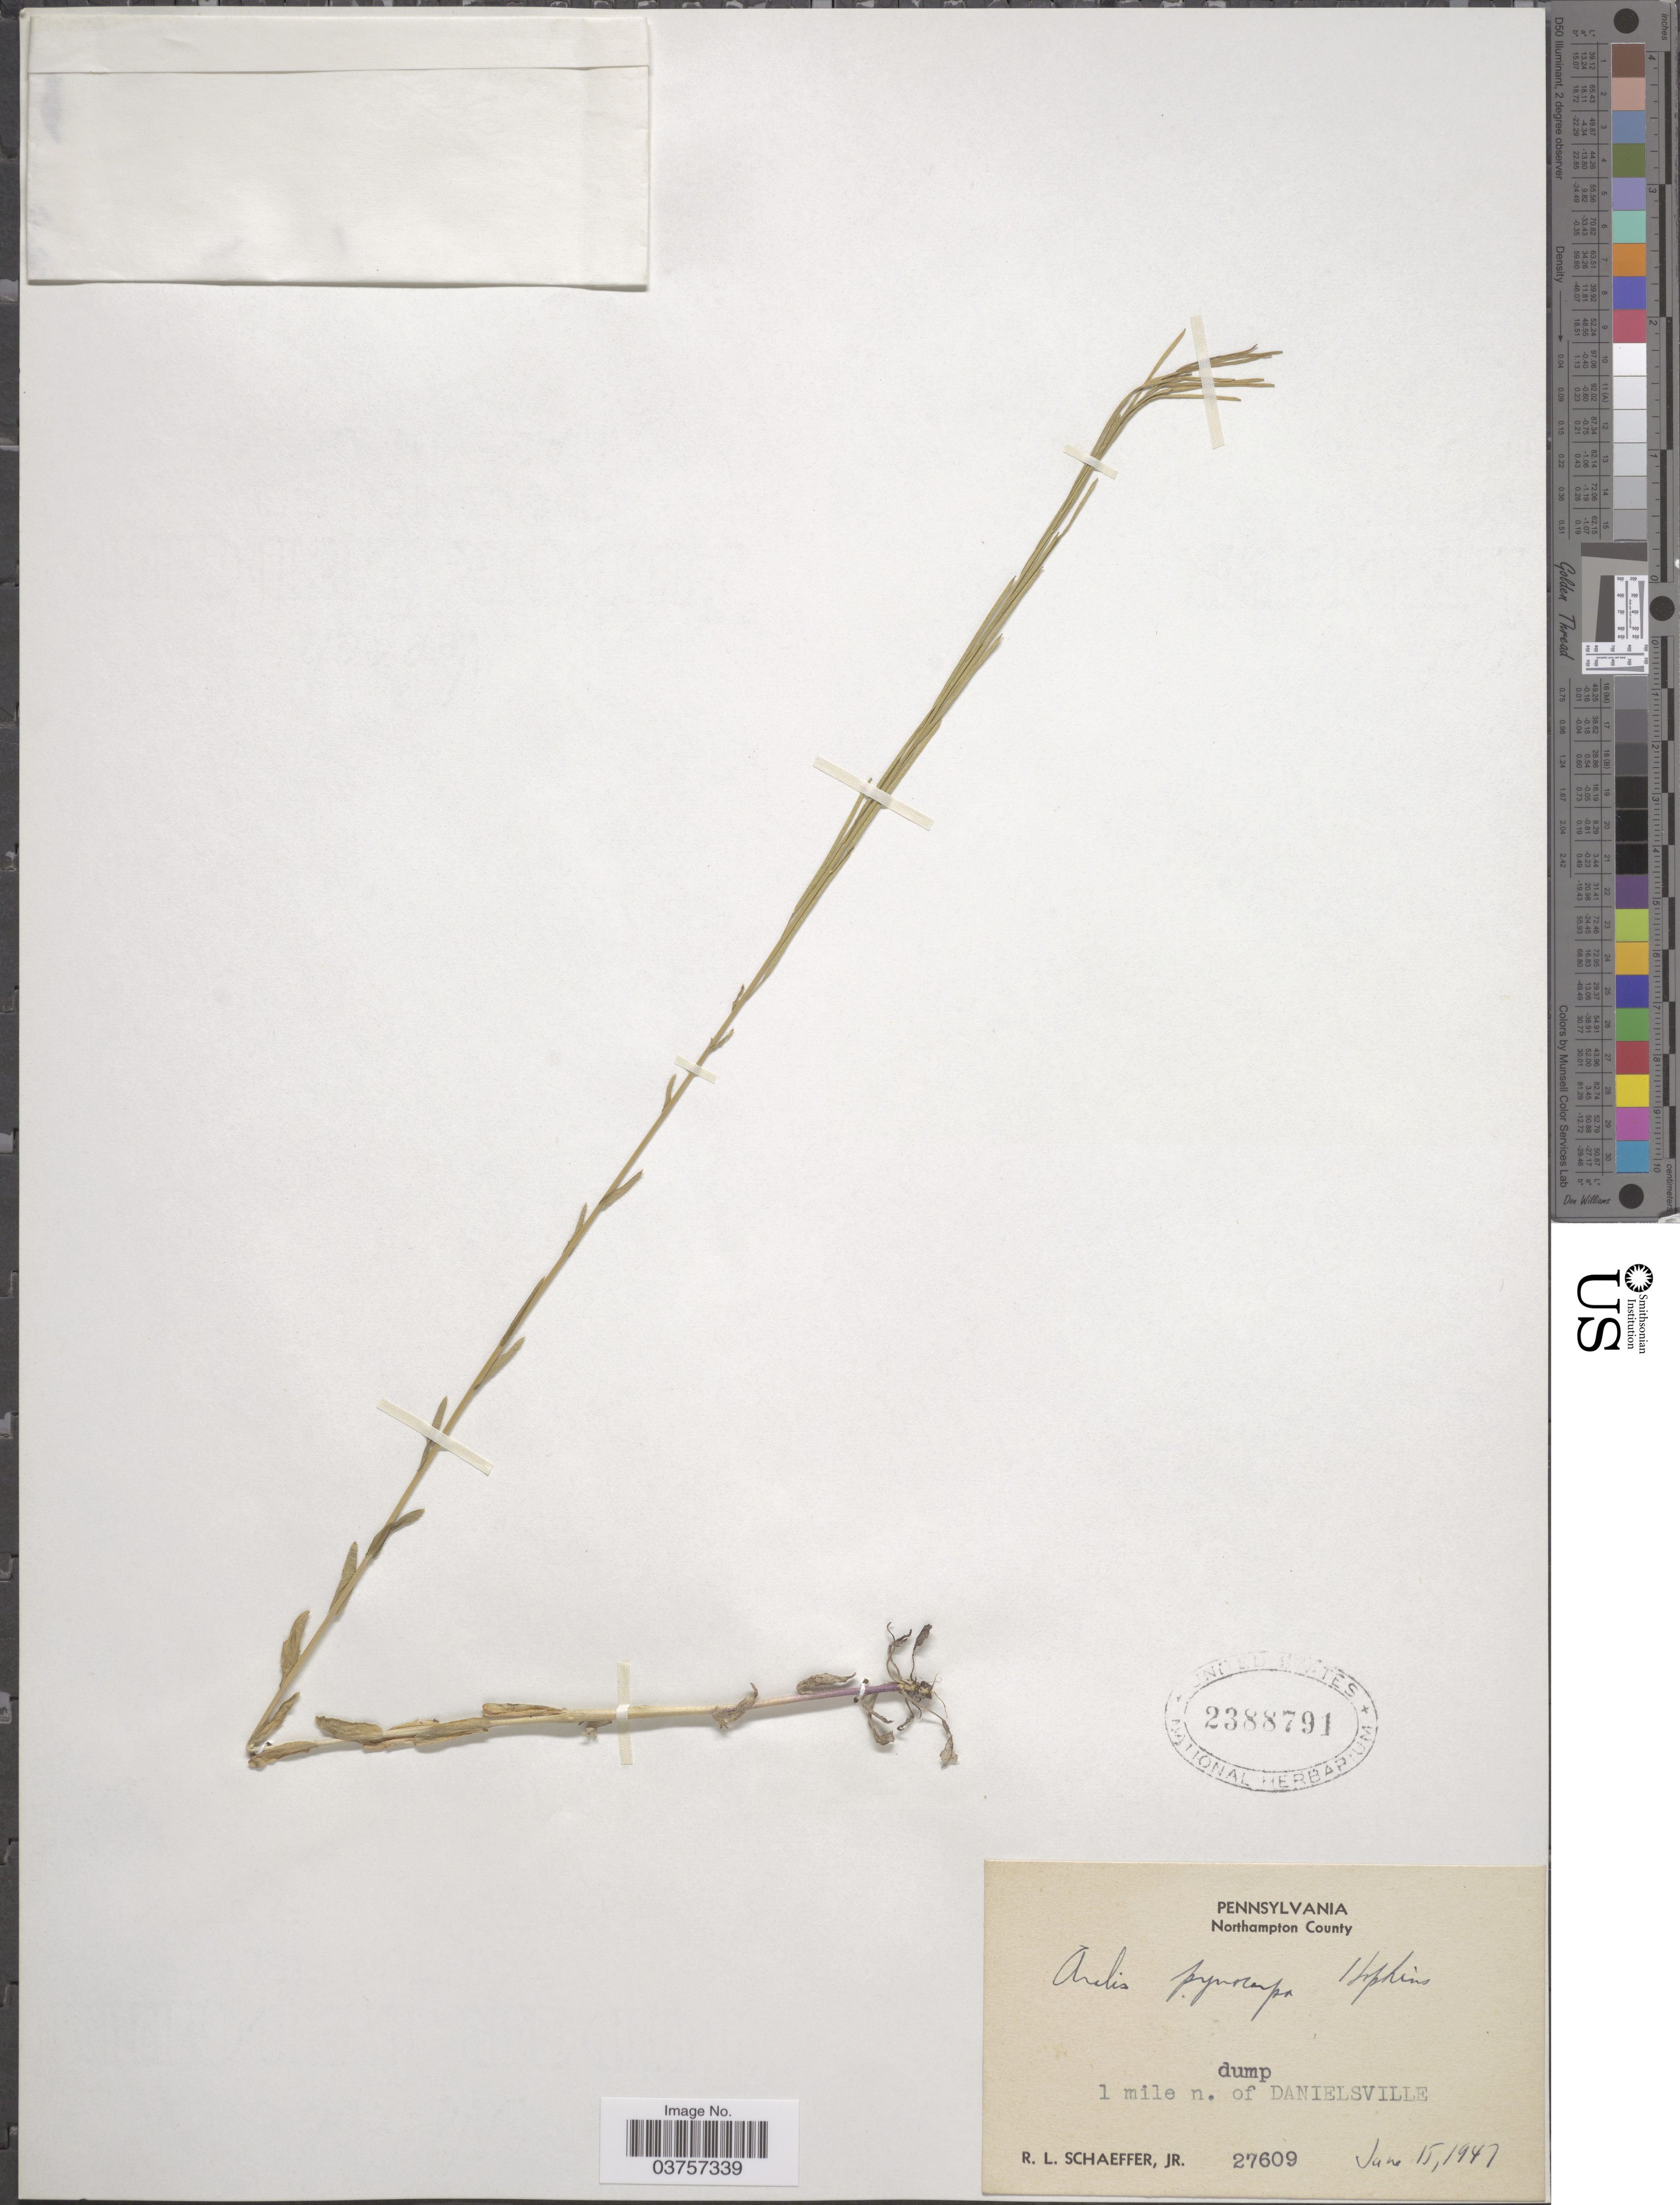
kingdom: Plantae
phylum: Tracheophyta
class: Magnoliopsida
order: Brassicales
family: Brassicaceae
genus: Arabis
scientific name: Arabis hirsuta var. pycnocarpa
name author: M. Hopkins & Rollins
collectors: R. L. Schaeffer Jr.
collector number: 27609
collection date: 1947-06-15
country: United States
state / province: Pennsylvania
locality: Northampton County; 1 mile n. of Danielsville.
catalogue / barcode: US 2388791